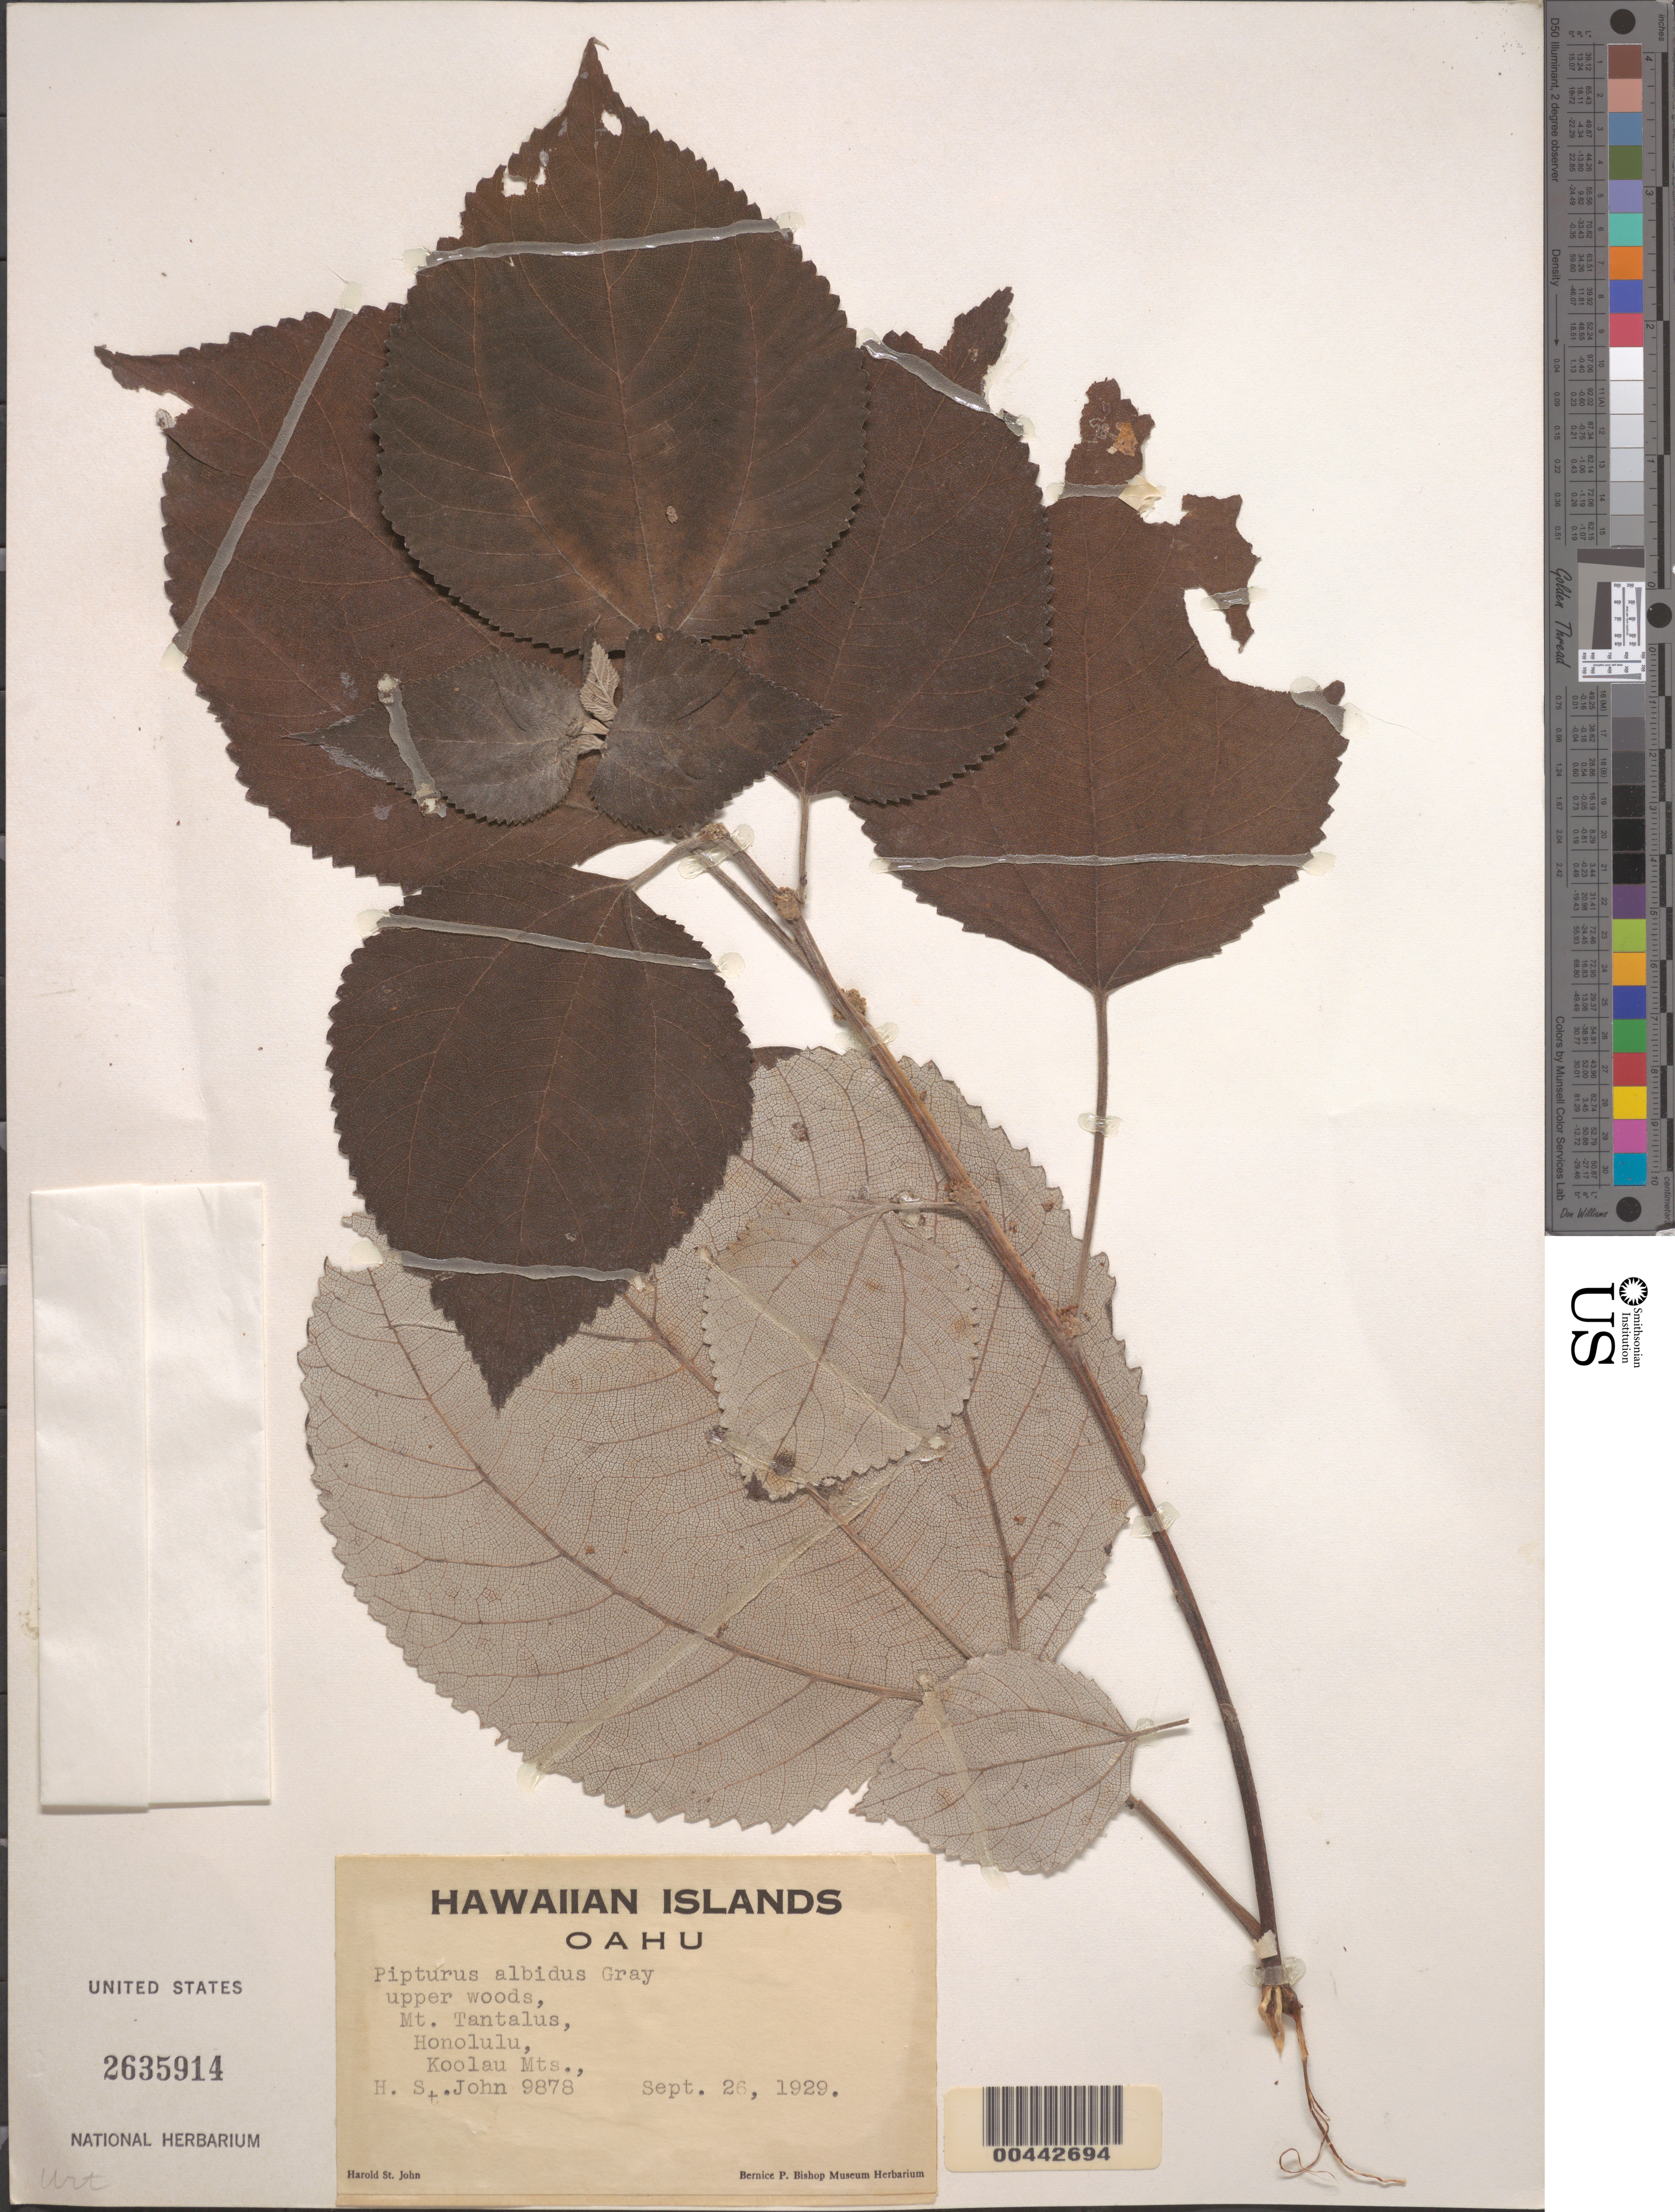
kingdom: Plantae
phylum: Tracheophyta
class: Magnoliopsida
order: Rosales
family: Urticaceae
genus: Pipturus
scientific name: Pipturus albidus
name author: (Hook. & Arn.) A. Gray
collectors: H. St. John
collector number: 9878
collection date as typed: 26 Sep 1929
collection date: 1929-09-26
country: United States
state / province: Hawaii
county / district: Honolulu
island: Oahu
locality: Mt Tantalus, Honolulu, Koolau Mts, upper woods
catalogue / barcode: US 2635914